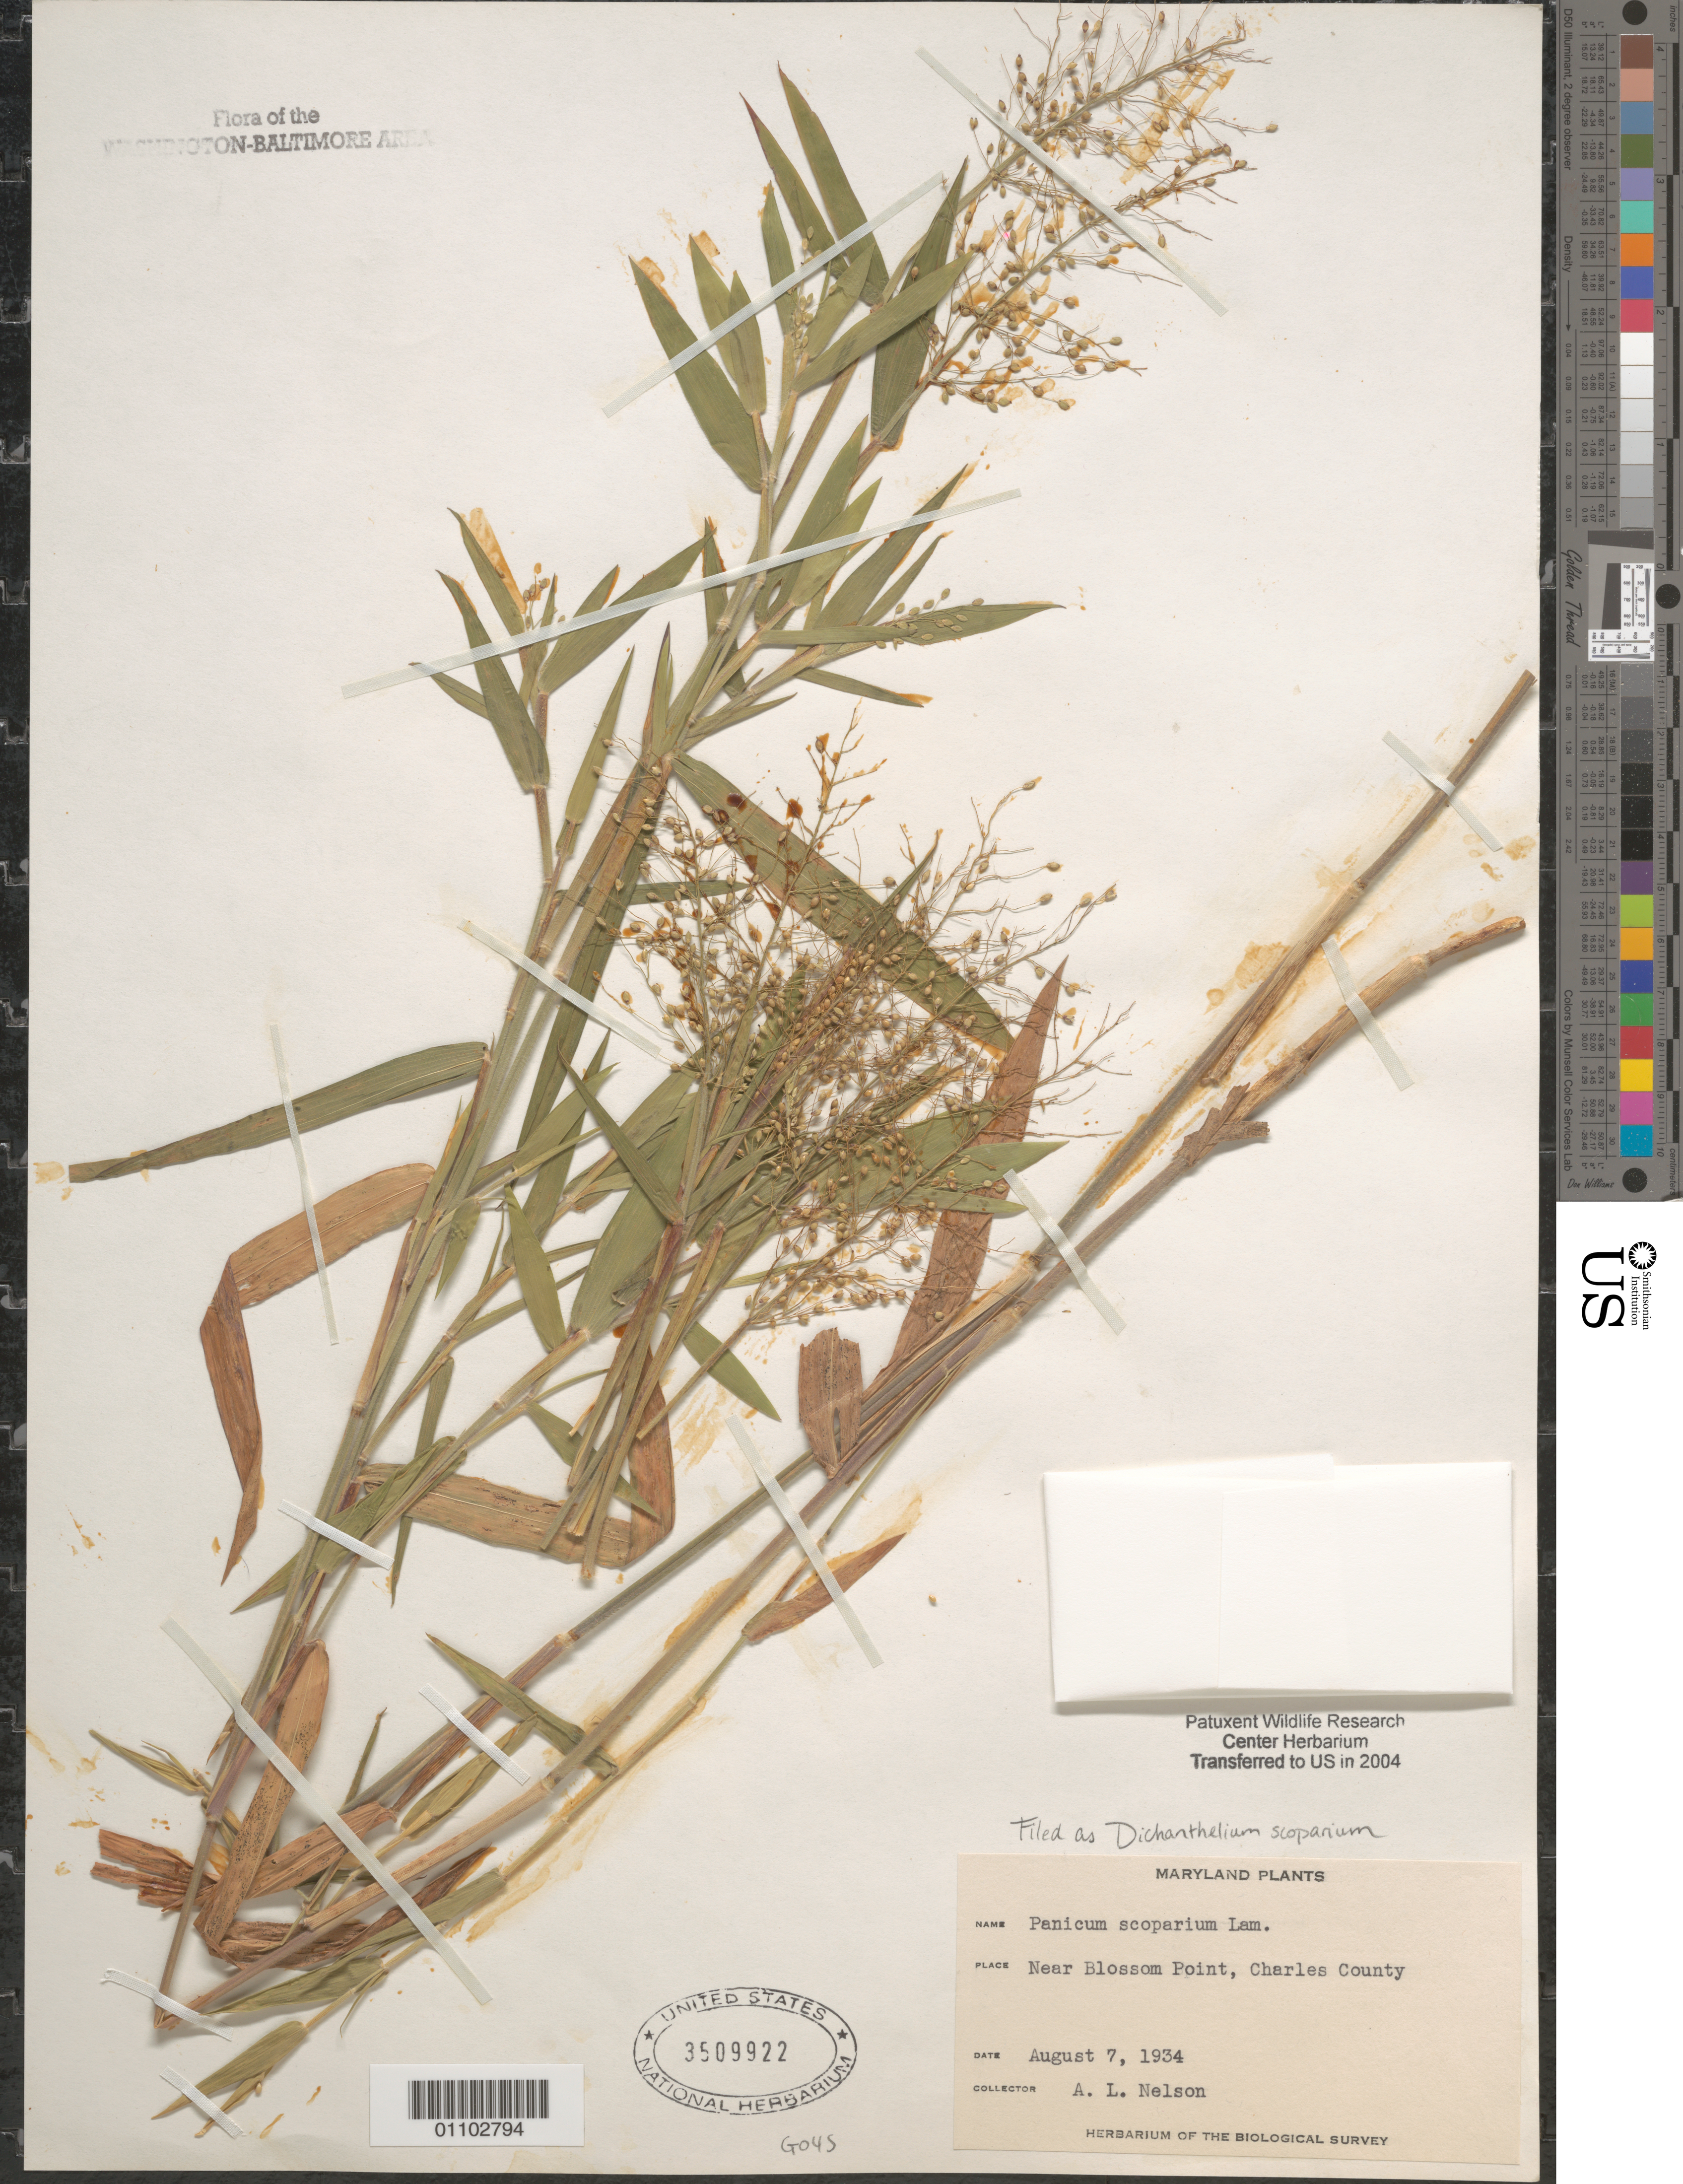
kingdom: Plantae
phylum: Tracheophyta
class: Liliopsida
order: Poales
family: Poaceae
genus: Dichanthelium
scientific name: Dichanthelium scoparium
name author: (Lam.) Gould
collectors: A. L. Nelson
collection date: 1934-08-07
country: United States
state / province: Maryland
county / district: Charles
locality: Near Blossom Point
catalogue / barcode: US 3509922